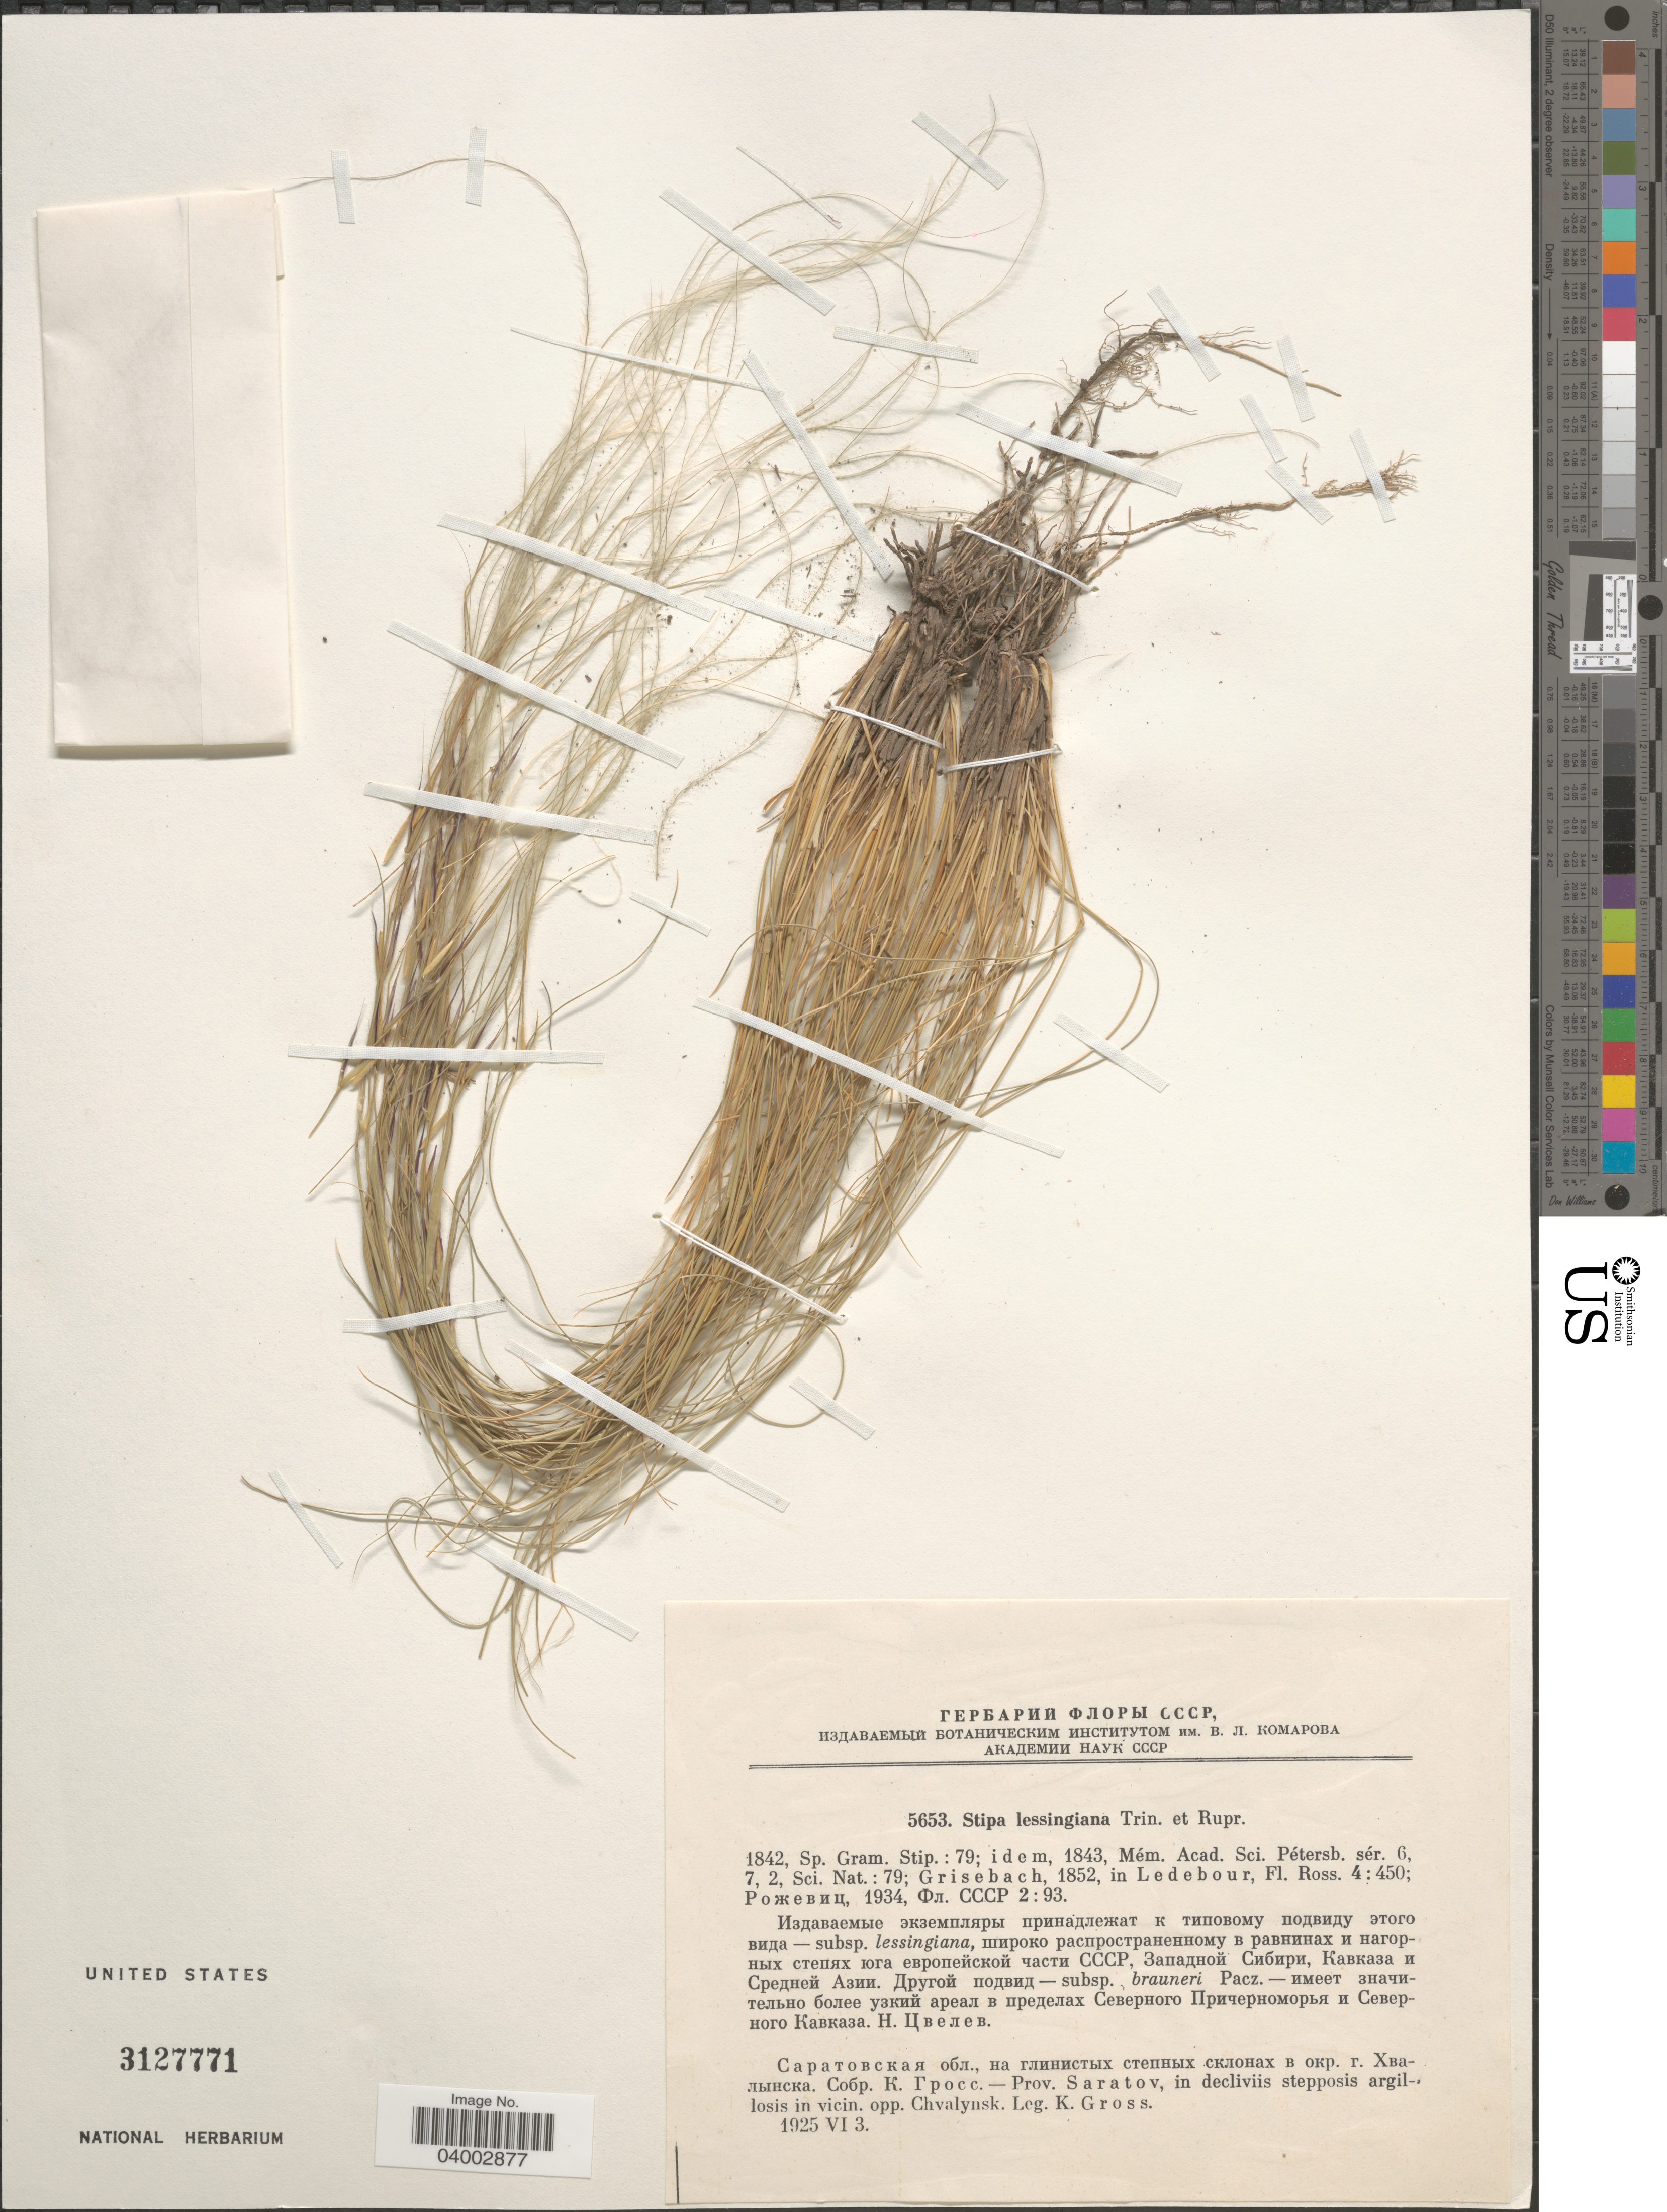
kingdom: Plantae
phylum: Tracheophyta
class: Liliopsida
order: Poales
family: Poaceae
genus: Stipa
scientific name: Stipa lessingiana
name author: Trin. & Rupr.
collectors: K. Gross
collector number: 5653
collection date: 1925-06-03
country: Russian Federation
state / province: Saratov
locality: In decliviis stepposis argillosis in vicin. opp. Chvalynsk.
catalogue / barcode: US 3127771